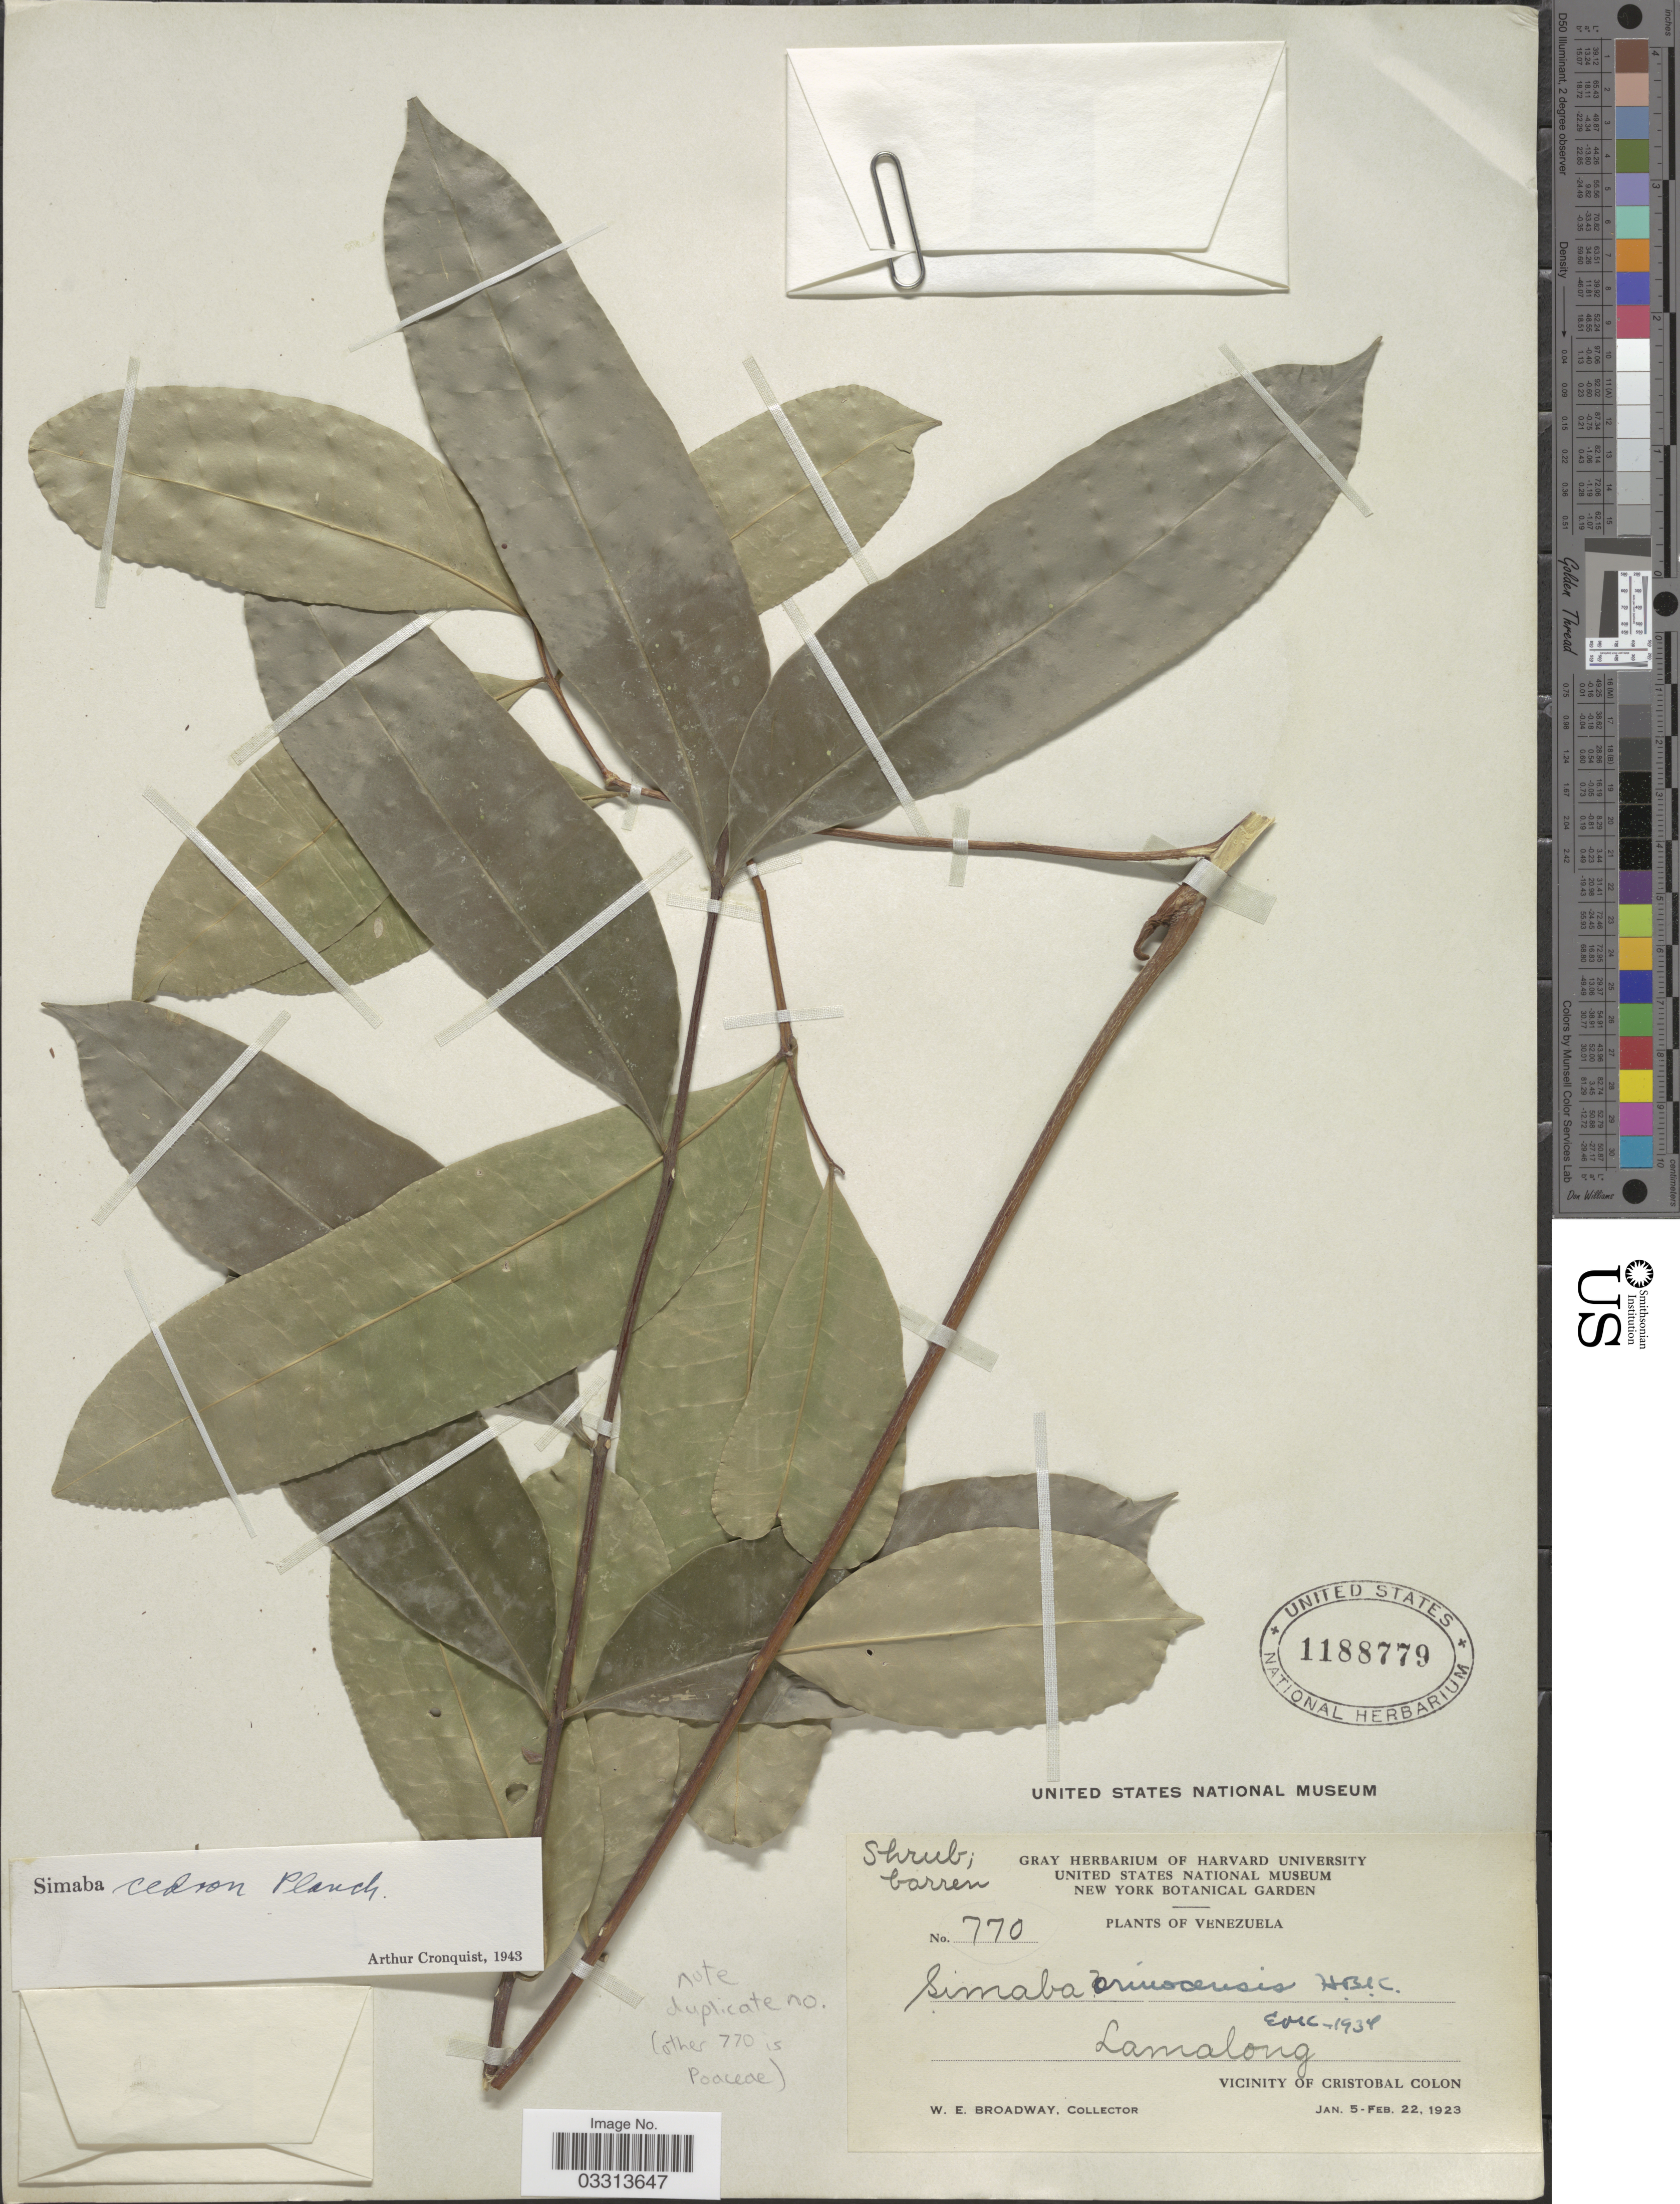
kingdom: Plantae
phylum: Tracheophyta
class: Magnoliopsida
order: Sapindales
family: Simaroubaceae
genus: Homalolepis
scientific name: Homalolepis cedron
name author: (Planch.) Devecchi & Pirani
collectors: W. E. Broadway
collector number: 770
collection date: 1923-01-05/1923-02-22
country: Venezuela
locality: Lamalong [unsure placement] Vicinity of Cristobal Colon.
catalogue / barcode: US 1188779